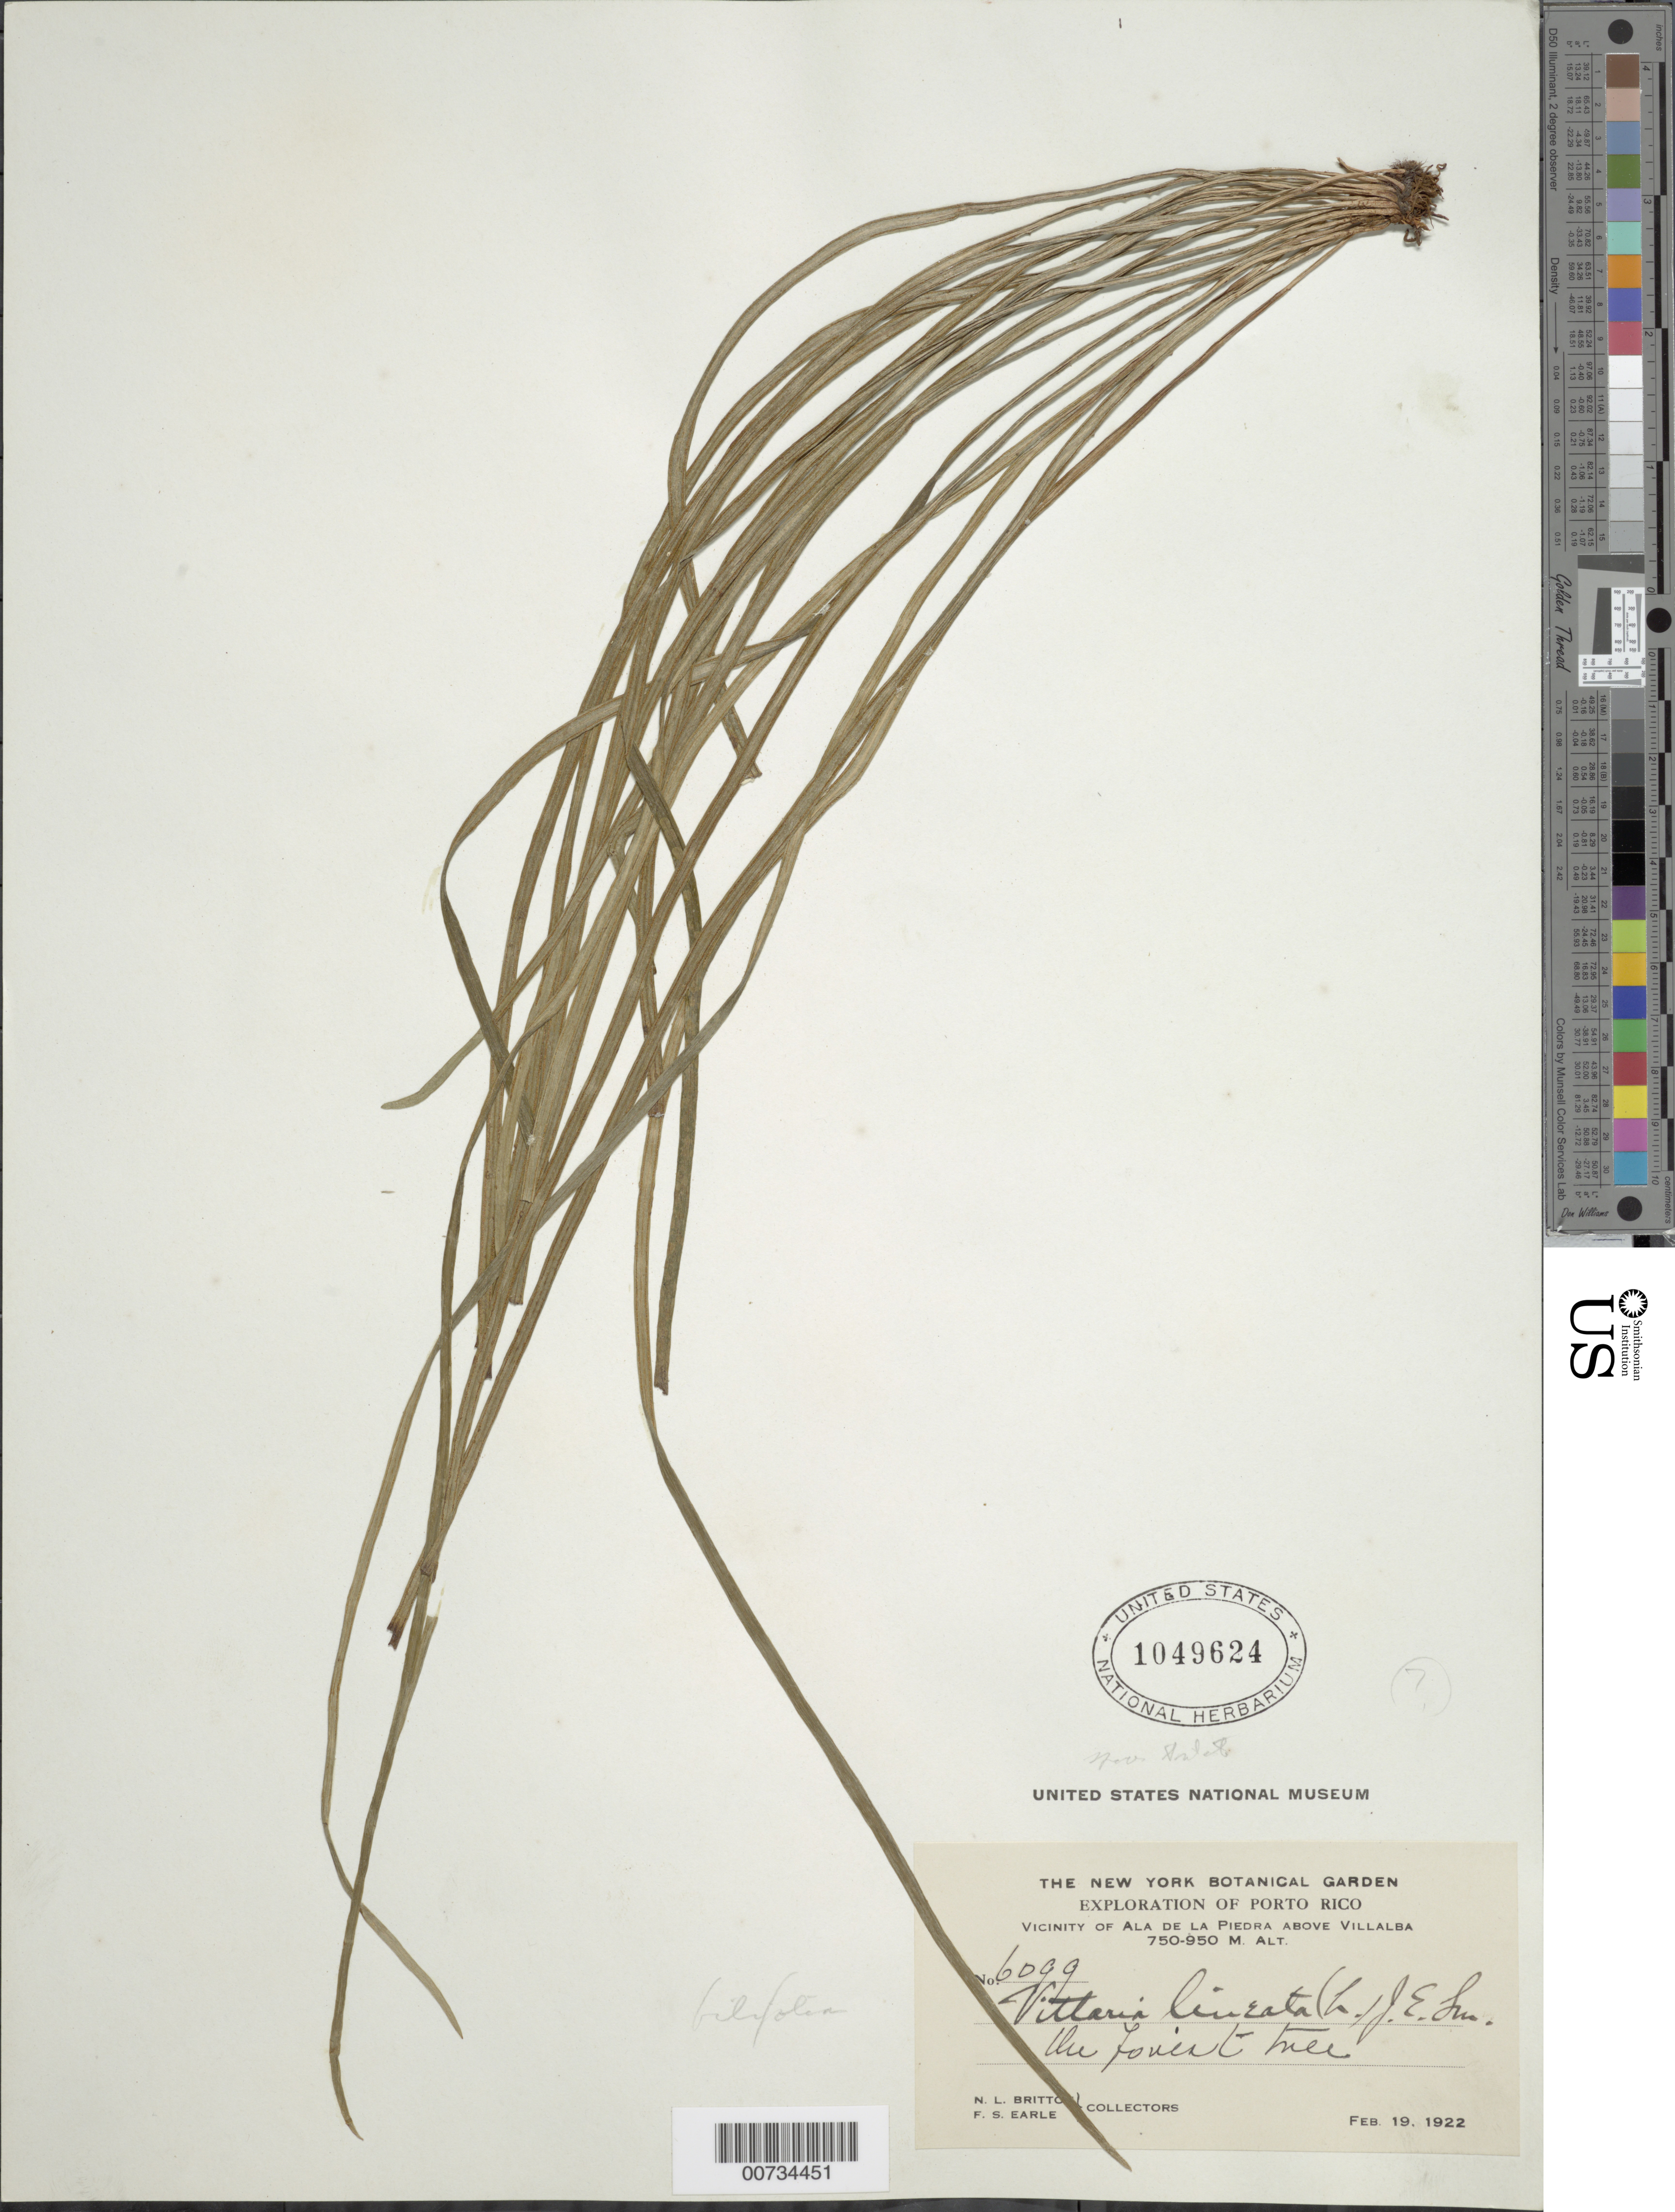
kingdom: Plantae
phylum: Tracheophyta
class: Polypodiopsida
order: Polypodiales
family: Pteridaceae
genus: Vittaria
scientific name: Vittaria lineata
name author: (L.) Sm.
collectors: N. Britton & F. S. Earle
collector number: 6099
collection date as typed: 19 Feb 1922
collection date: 1922-02-19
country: Puerto Rico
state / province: Villalba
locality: Ala de la Piedra above Villalba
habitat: On forest tree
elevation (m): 750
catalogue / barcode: US 1049624